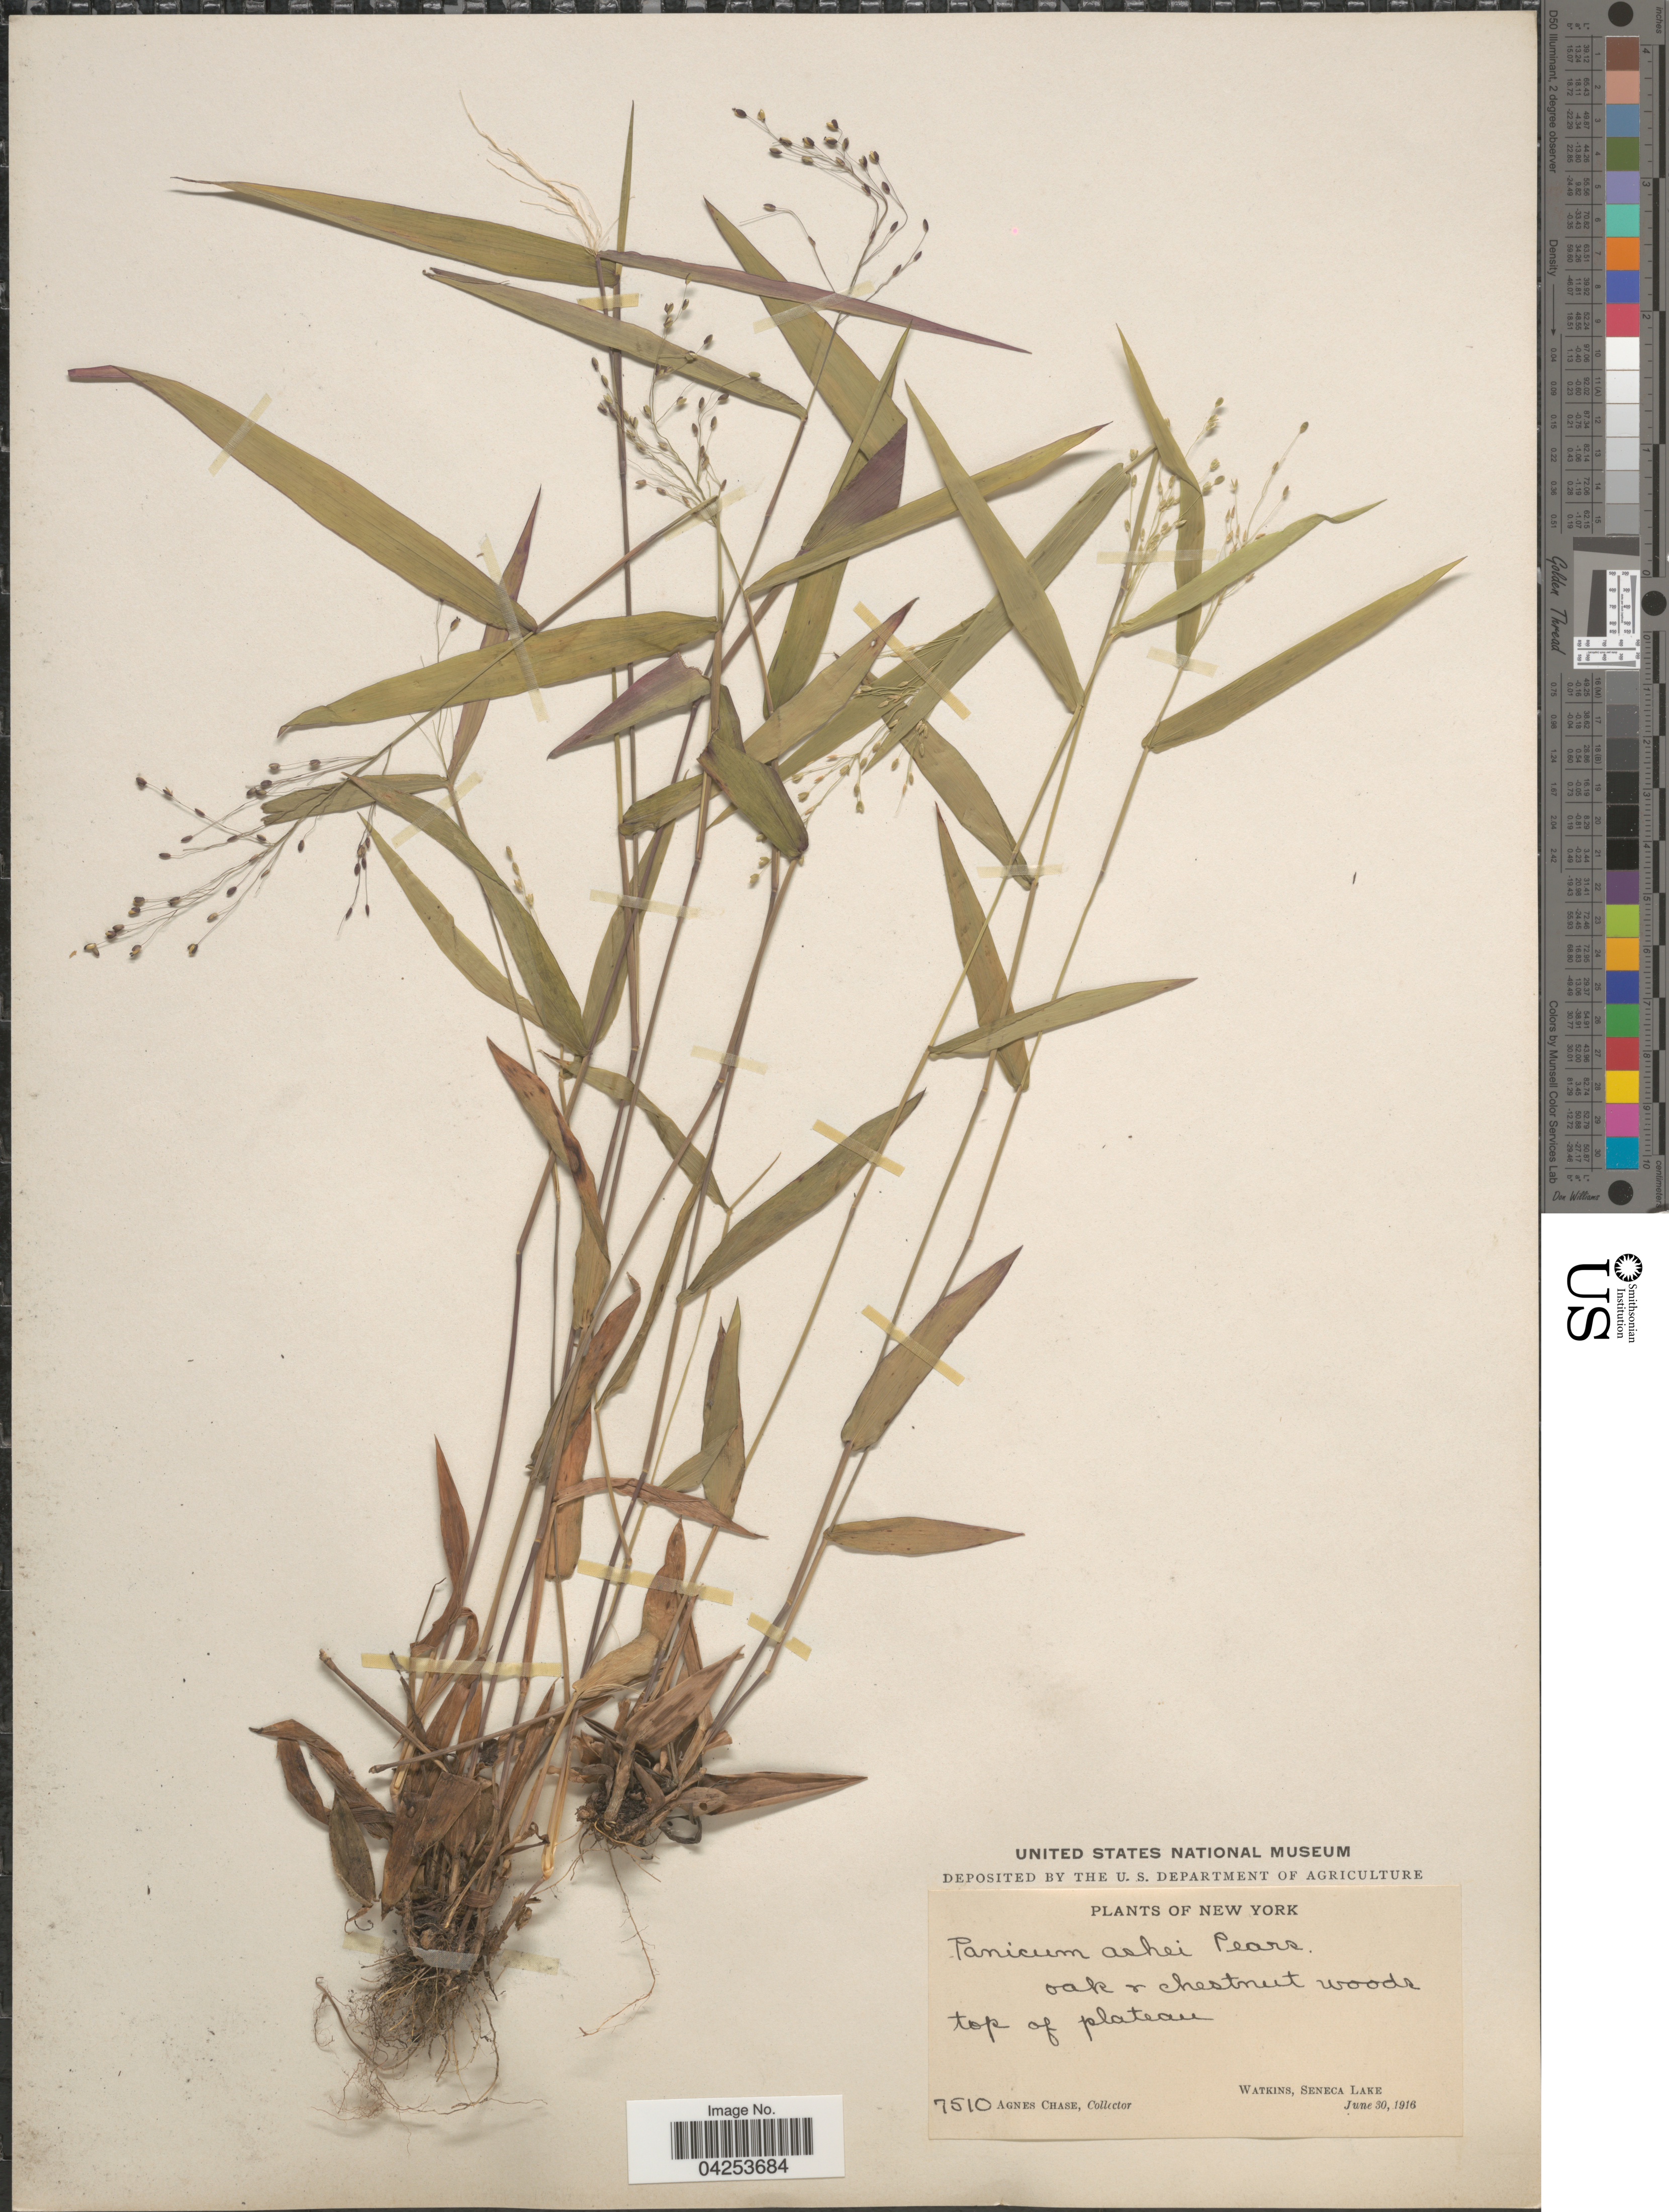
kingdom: Plantae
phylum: Tracheophyta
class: Liliopsida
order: Poales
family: Poaceae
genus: Dichanthelium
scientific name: Dichanthelium commutatum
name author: (Schult.) Gould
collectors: A. Chase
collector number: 7510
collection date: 1916-06-30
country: United States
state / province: New York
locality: Oak & chestnut woods top of plateau. Watkins, Seneca Lake.